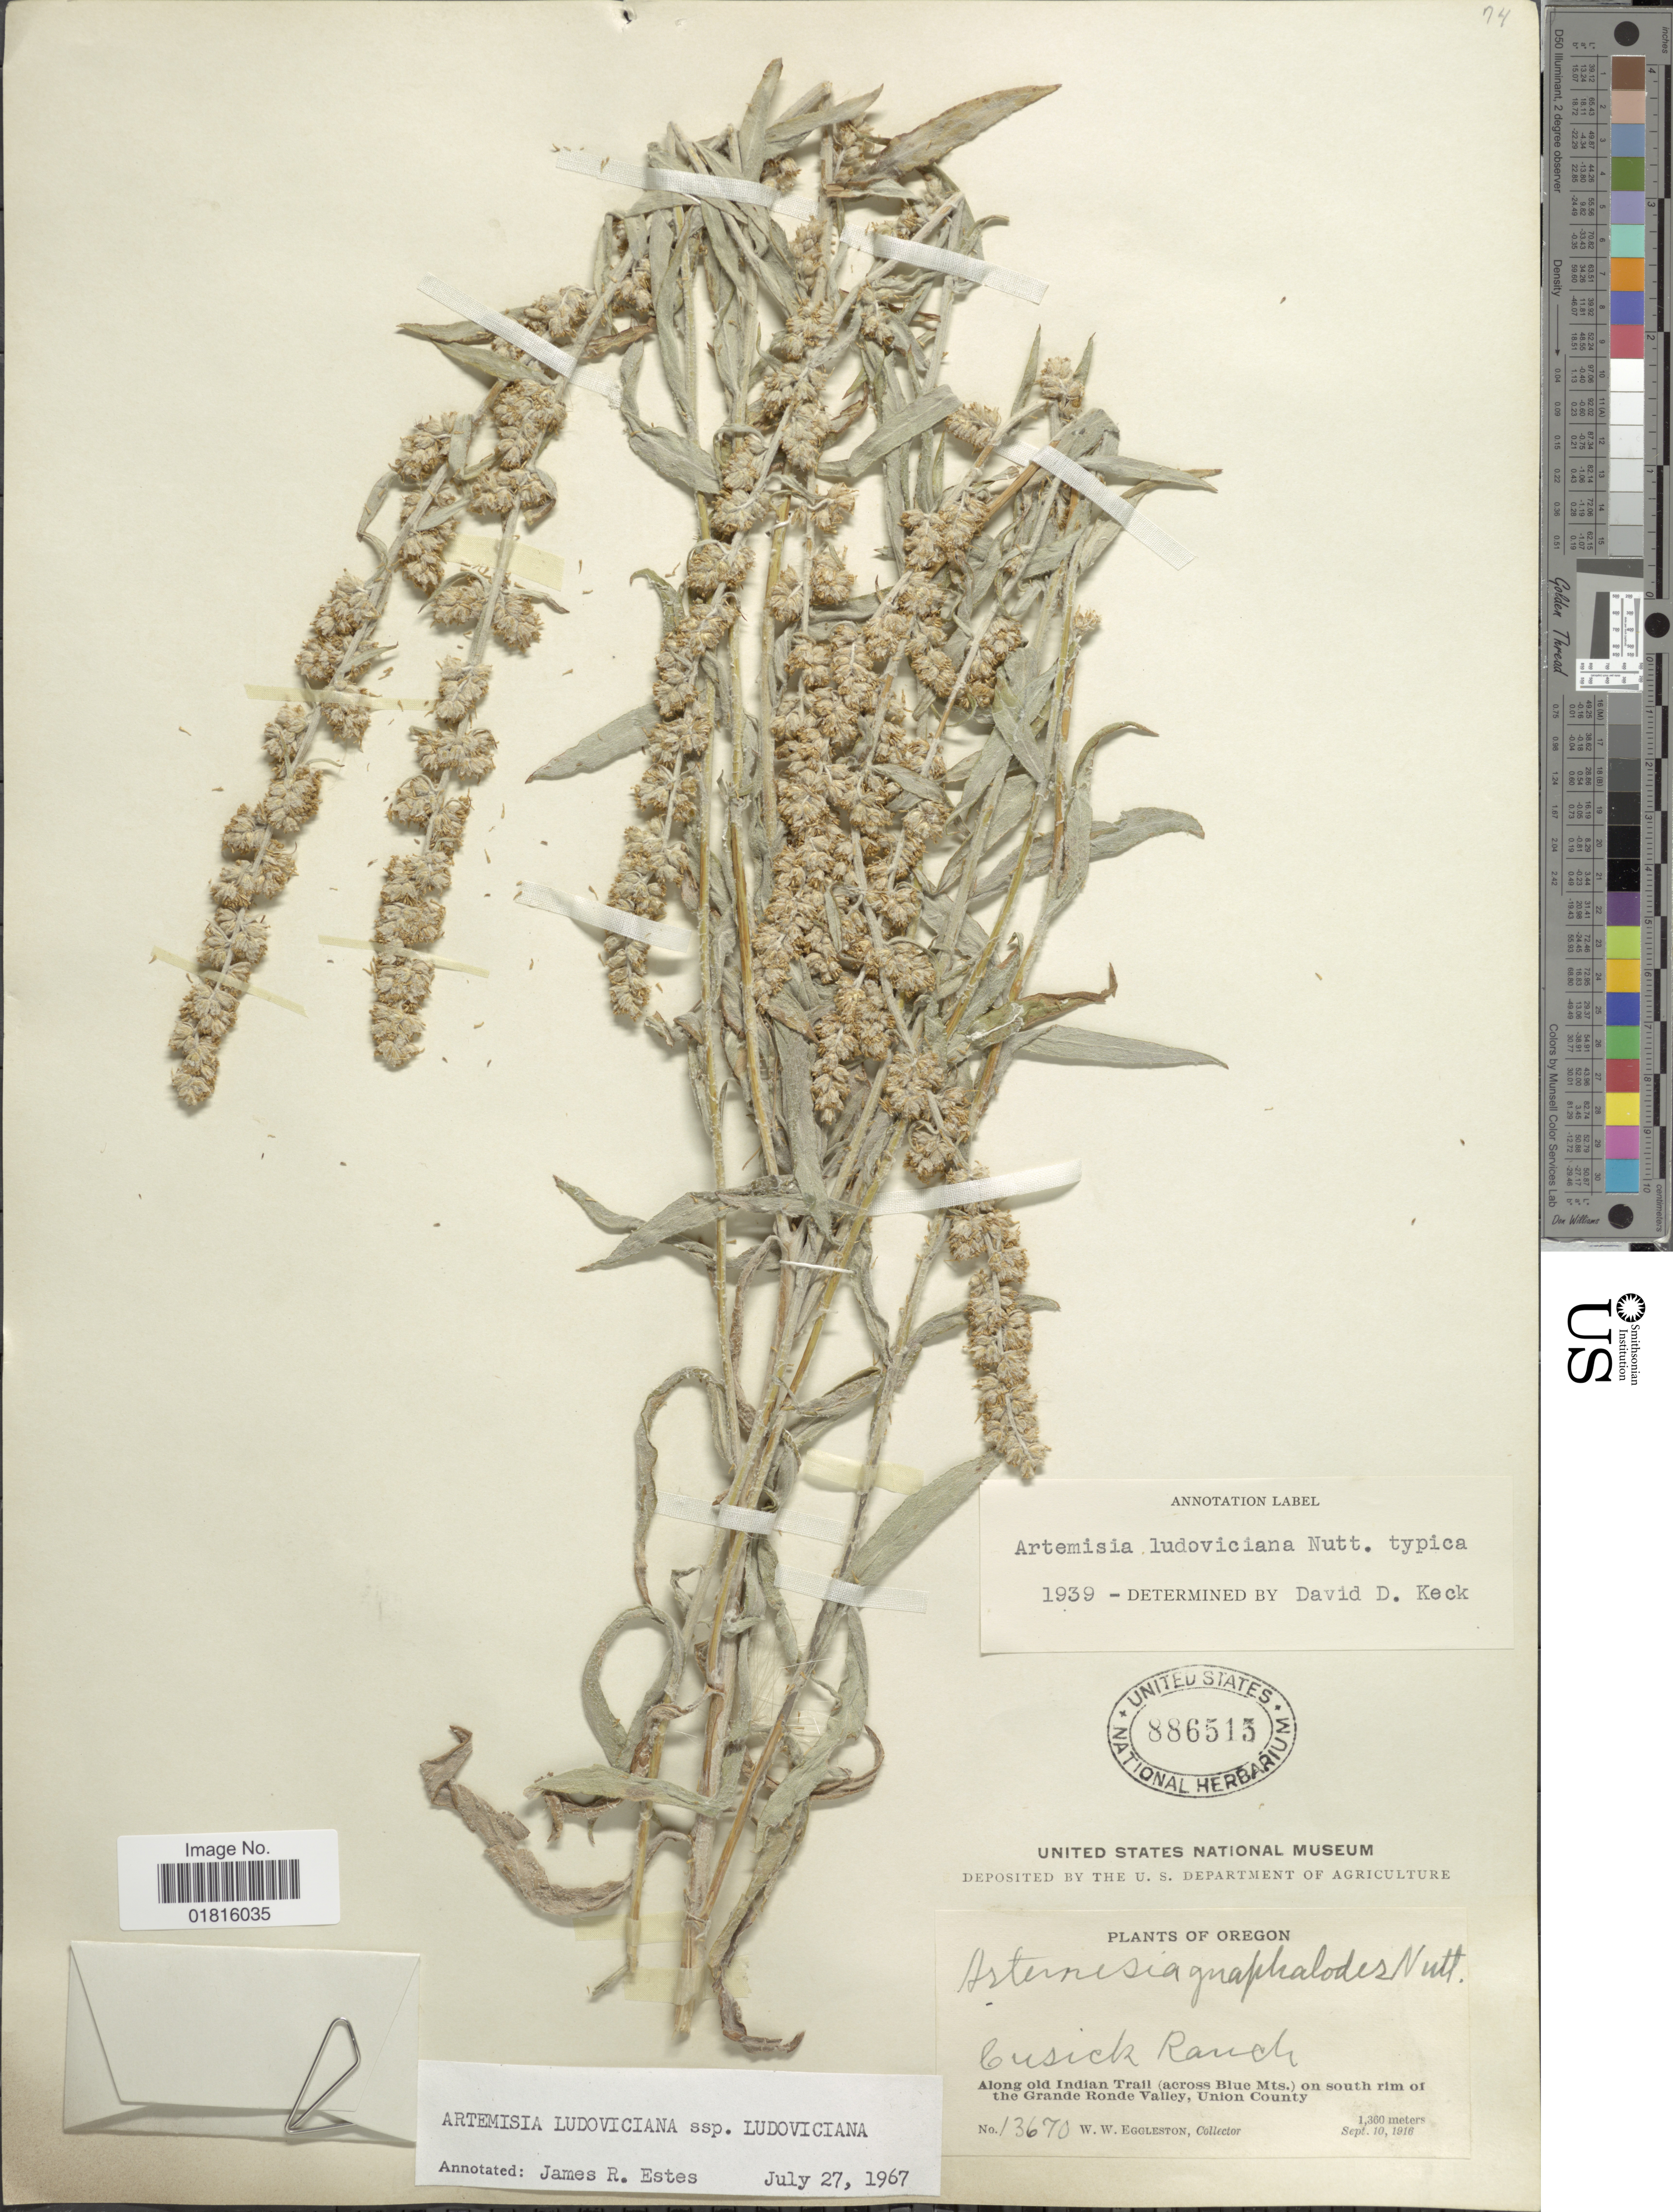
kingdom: Plantae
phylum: Tracheophyta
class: Magnoliopsida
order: Asterales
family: Asteraceae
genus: Artemisia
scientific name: Artemisia ludoviciana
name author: Nutt.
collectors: W. W. Eggleston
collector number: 13670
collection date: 1916-09-10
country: United States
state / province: Oregon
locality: Cusick Ranch, Along old Indian Trail (across Blue Mts.) on south rim of the Grande Ronde Valley, Union County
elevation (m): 1360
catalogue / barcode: US 886515